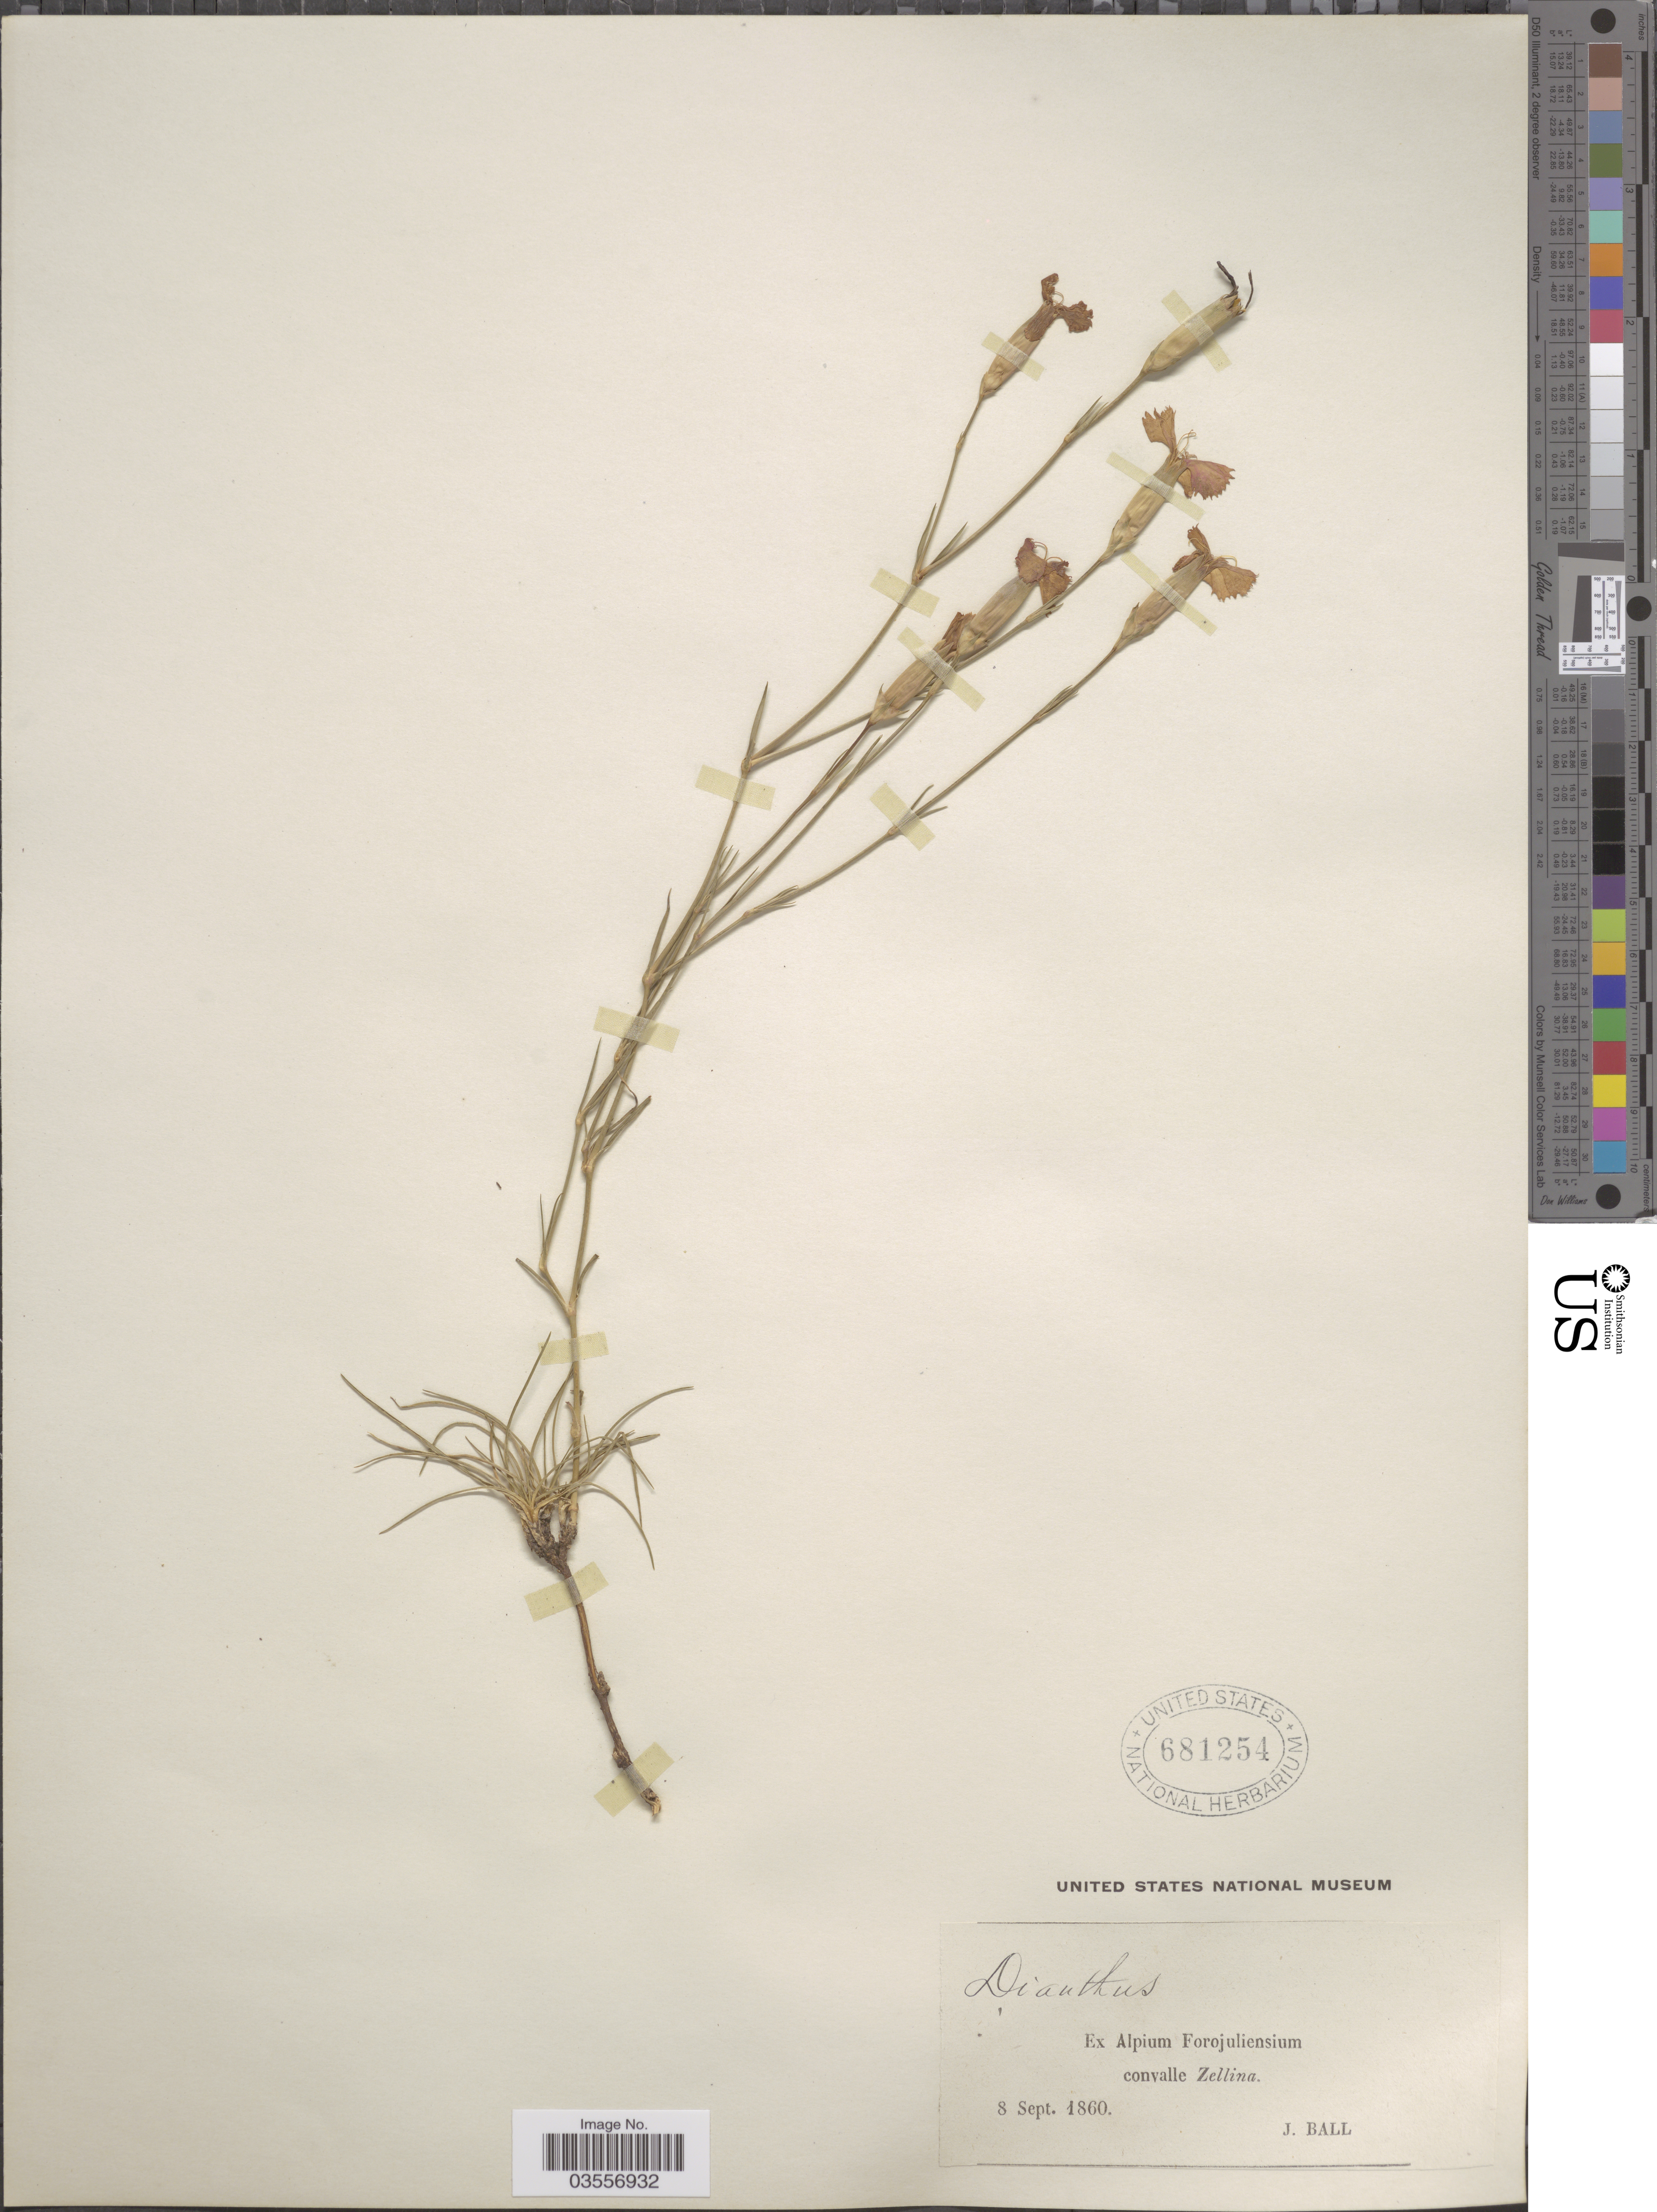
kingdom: Plantae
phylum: Tracheophyta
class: Magnoliopsida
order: Caryophyllales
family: Caryophyllaceae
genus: Dianthus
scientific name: Dianthus sp.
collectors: J. Ball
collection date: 1860-09-08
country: Italy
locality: Ex Alpium Forojuliensium convalle Zellina.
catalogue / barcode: US 681254